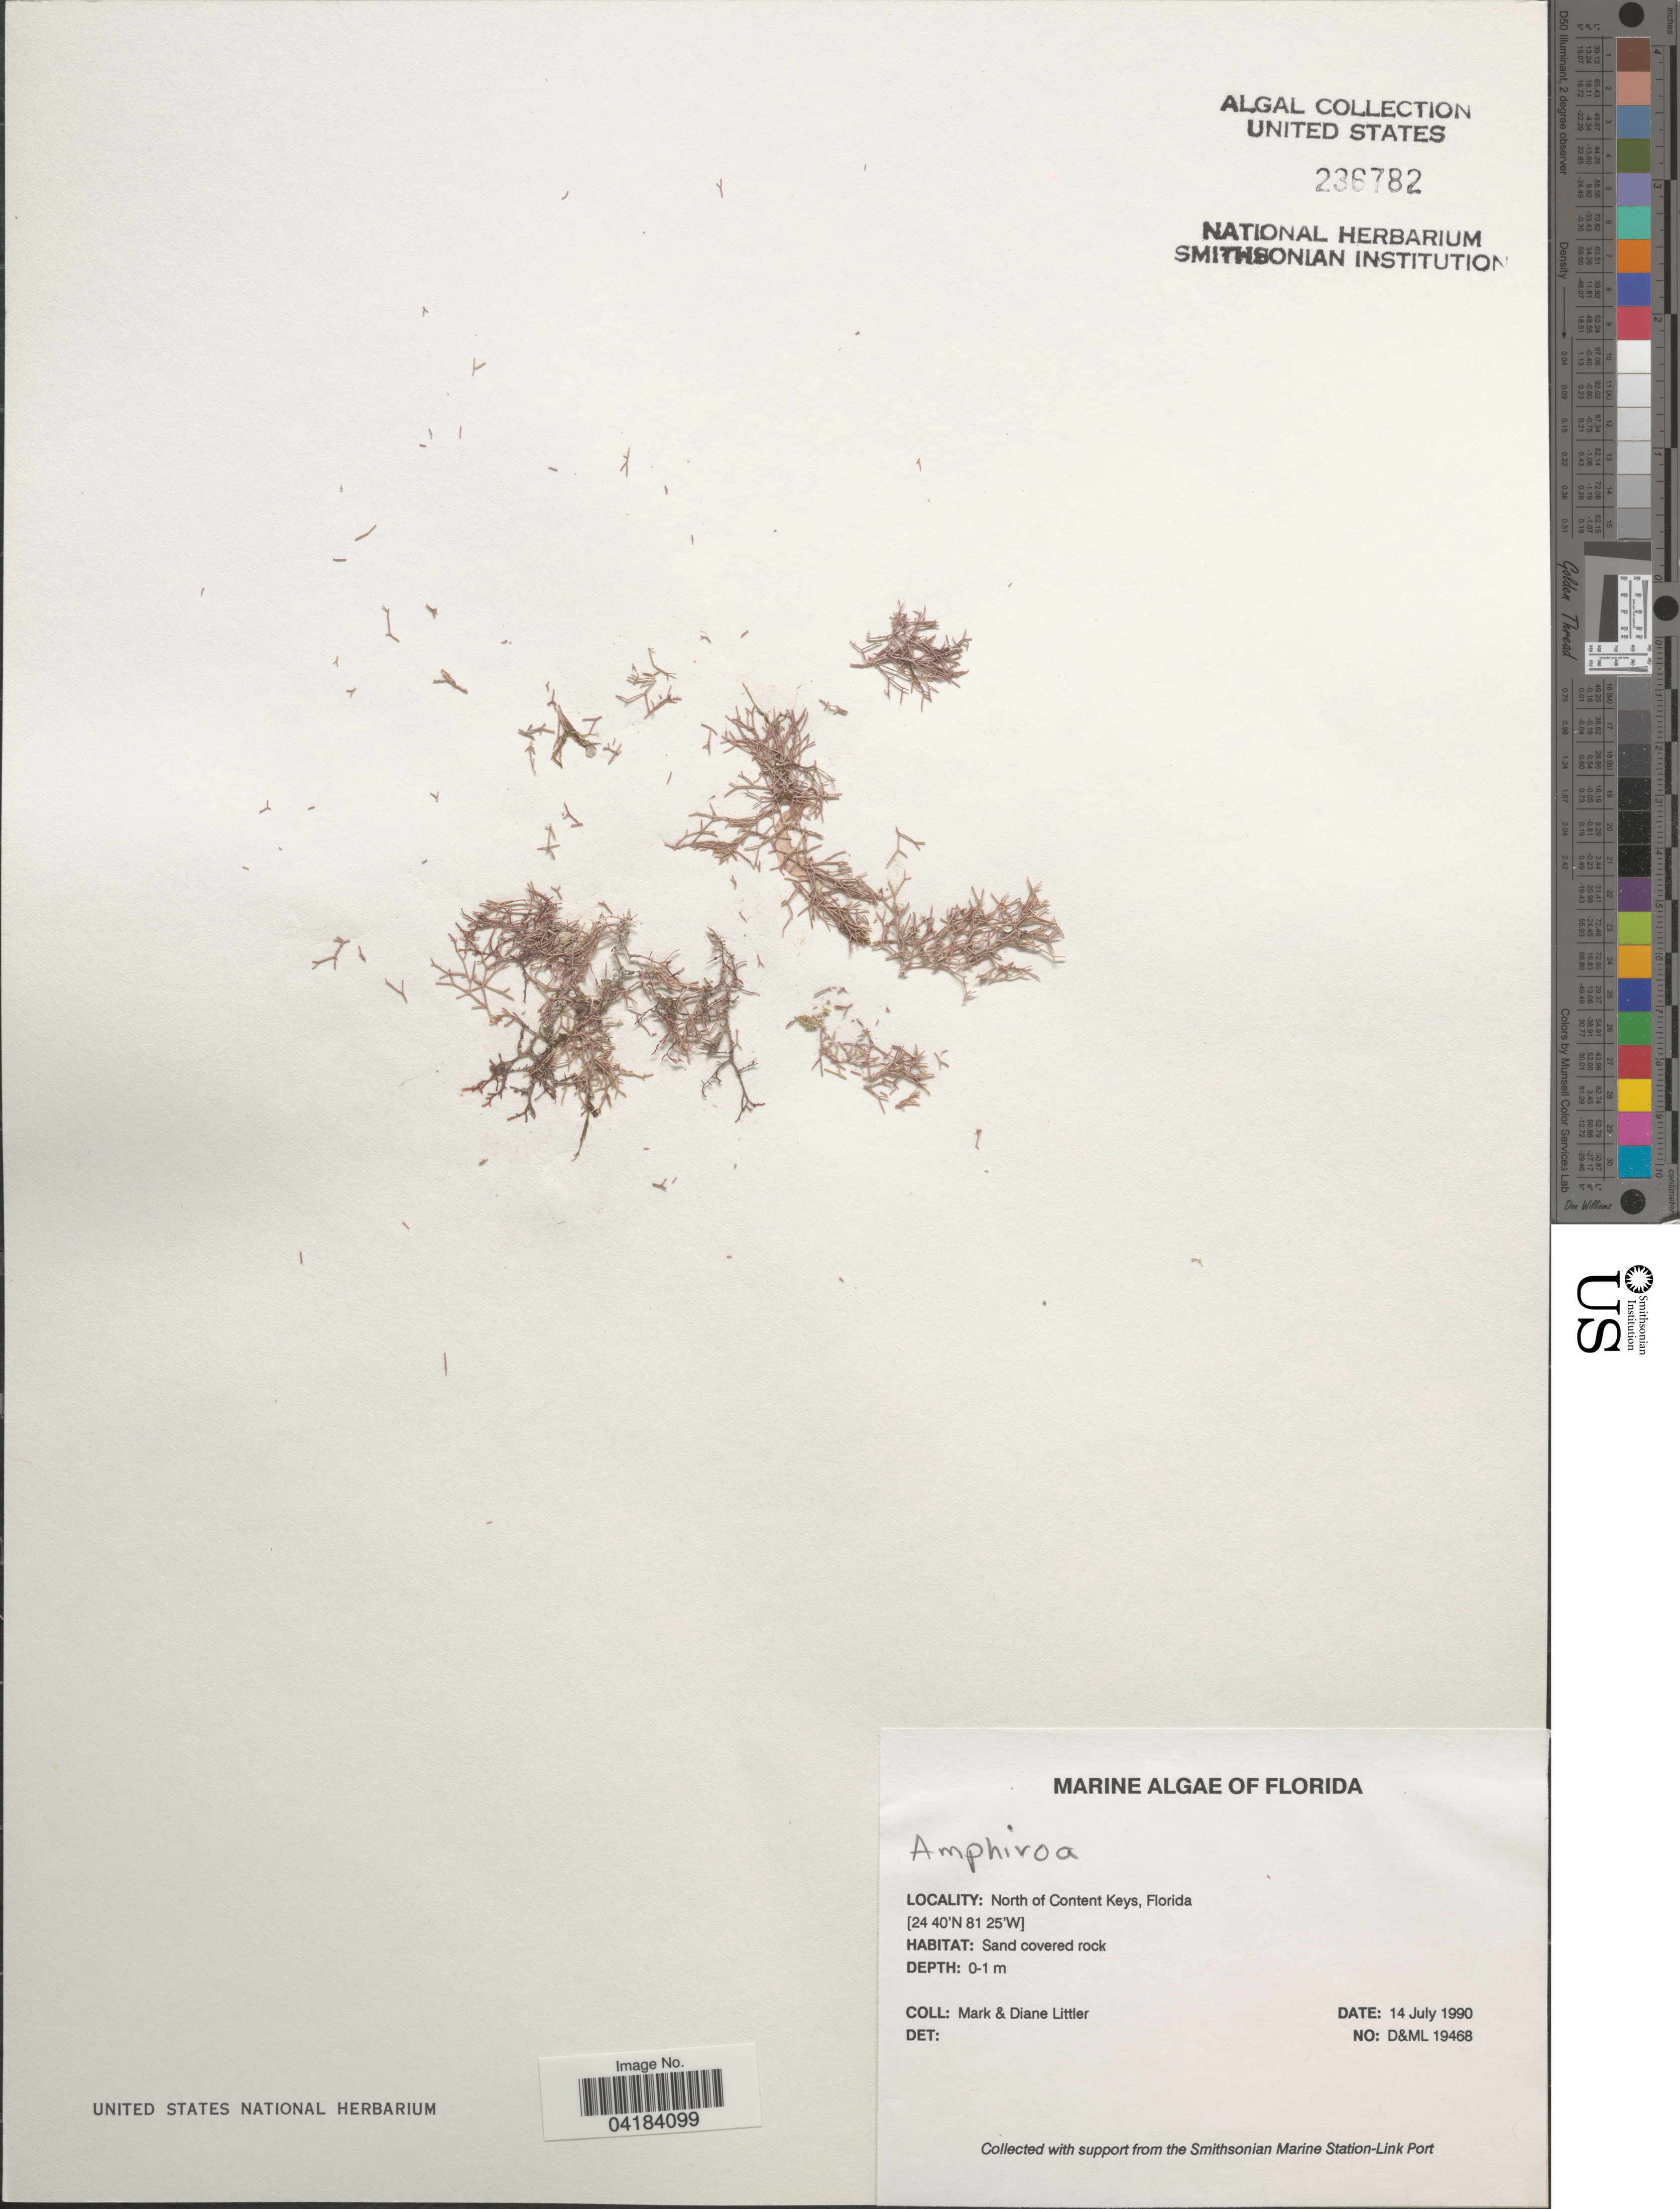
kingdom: Plantae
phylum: Rhodophyta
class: Florideophyceae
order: Corallinales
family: Lithophyllaceae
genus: Amphiroa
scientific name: Amphiroa sp.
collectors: M. Littler & D. S. Littler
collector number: D&ML19468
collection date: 1990-07-14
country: United States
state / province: Florida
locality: North of Content Keys.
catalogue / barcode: US 236782